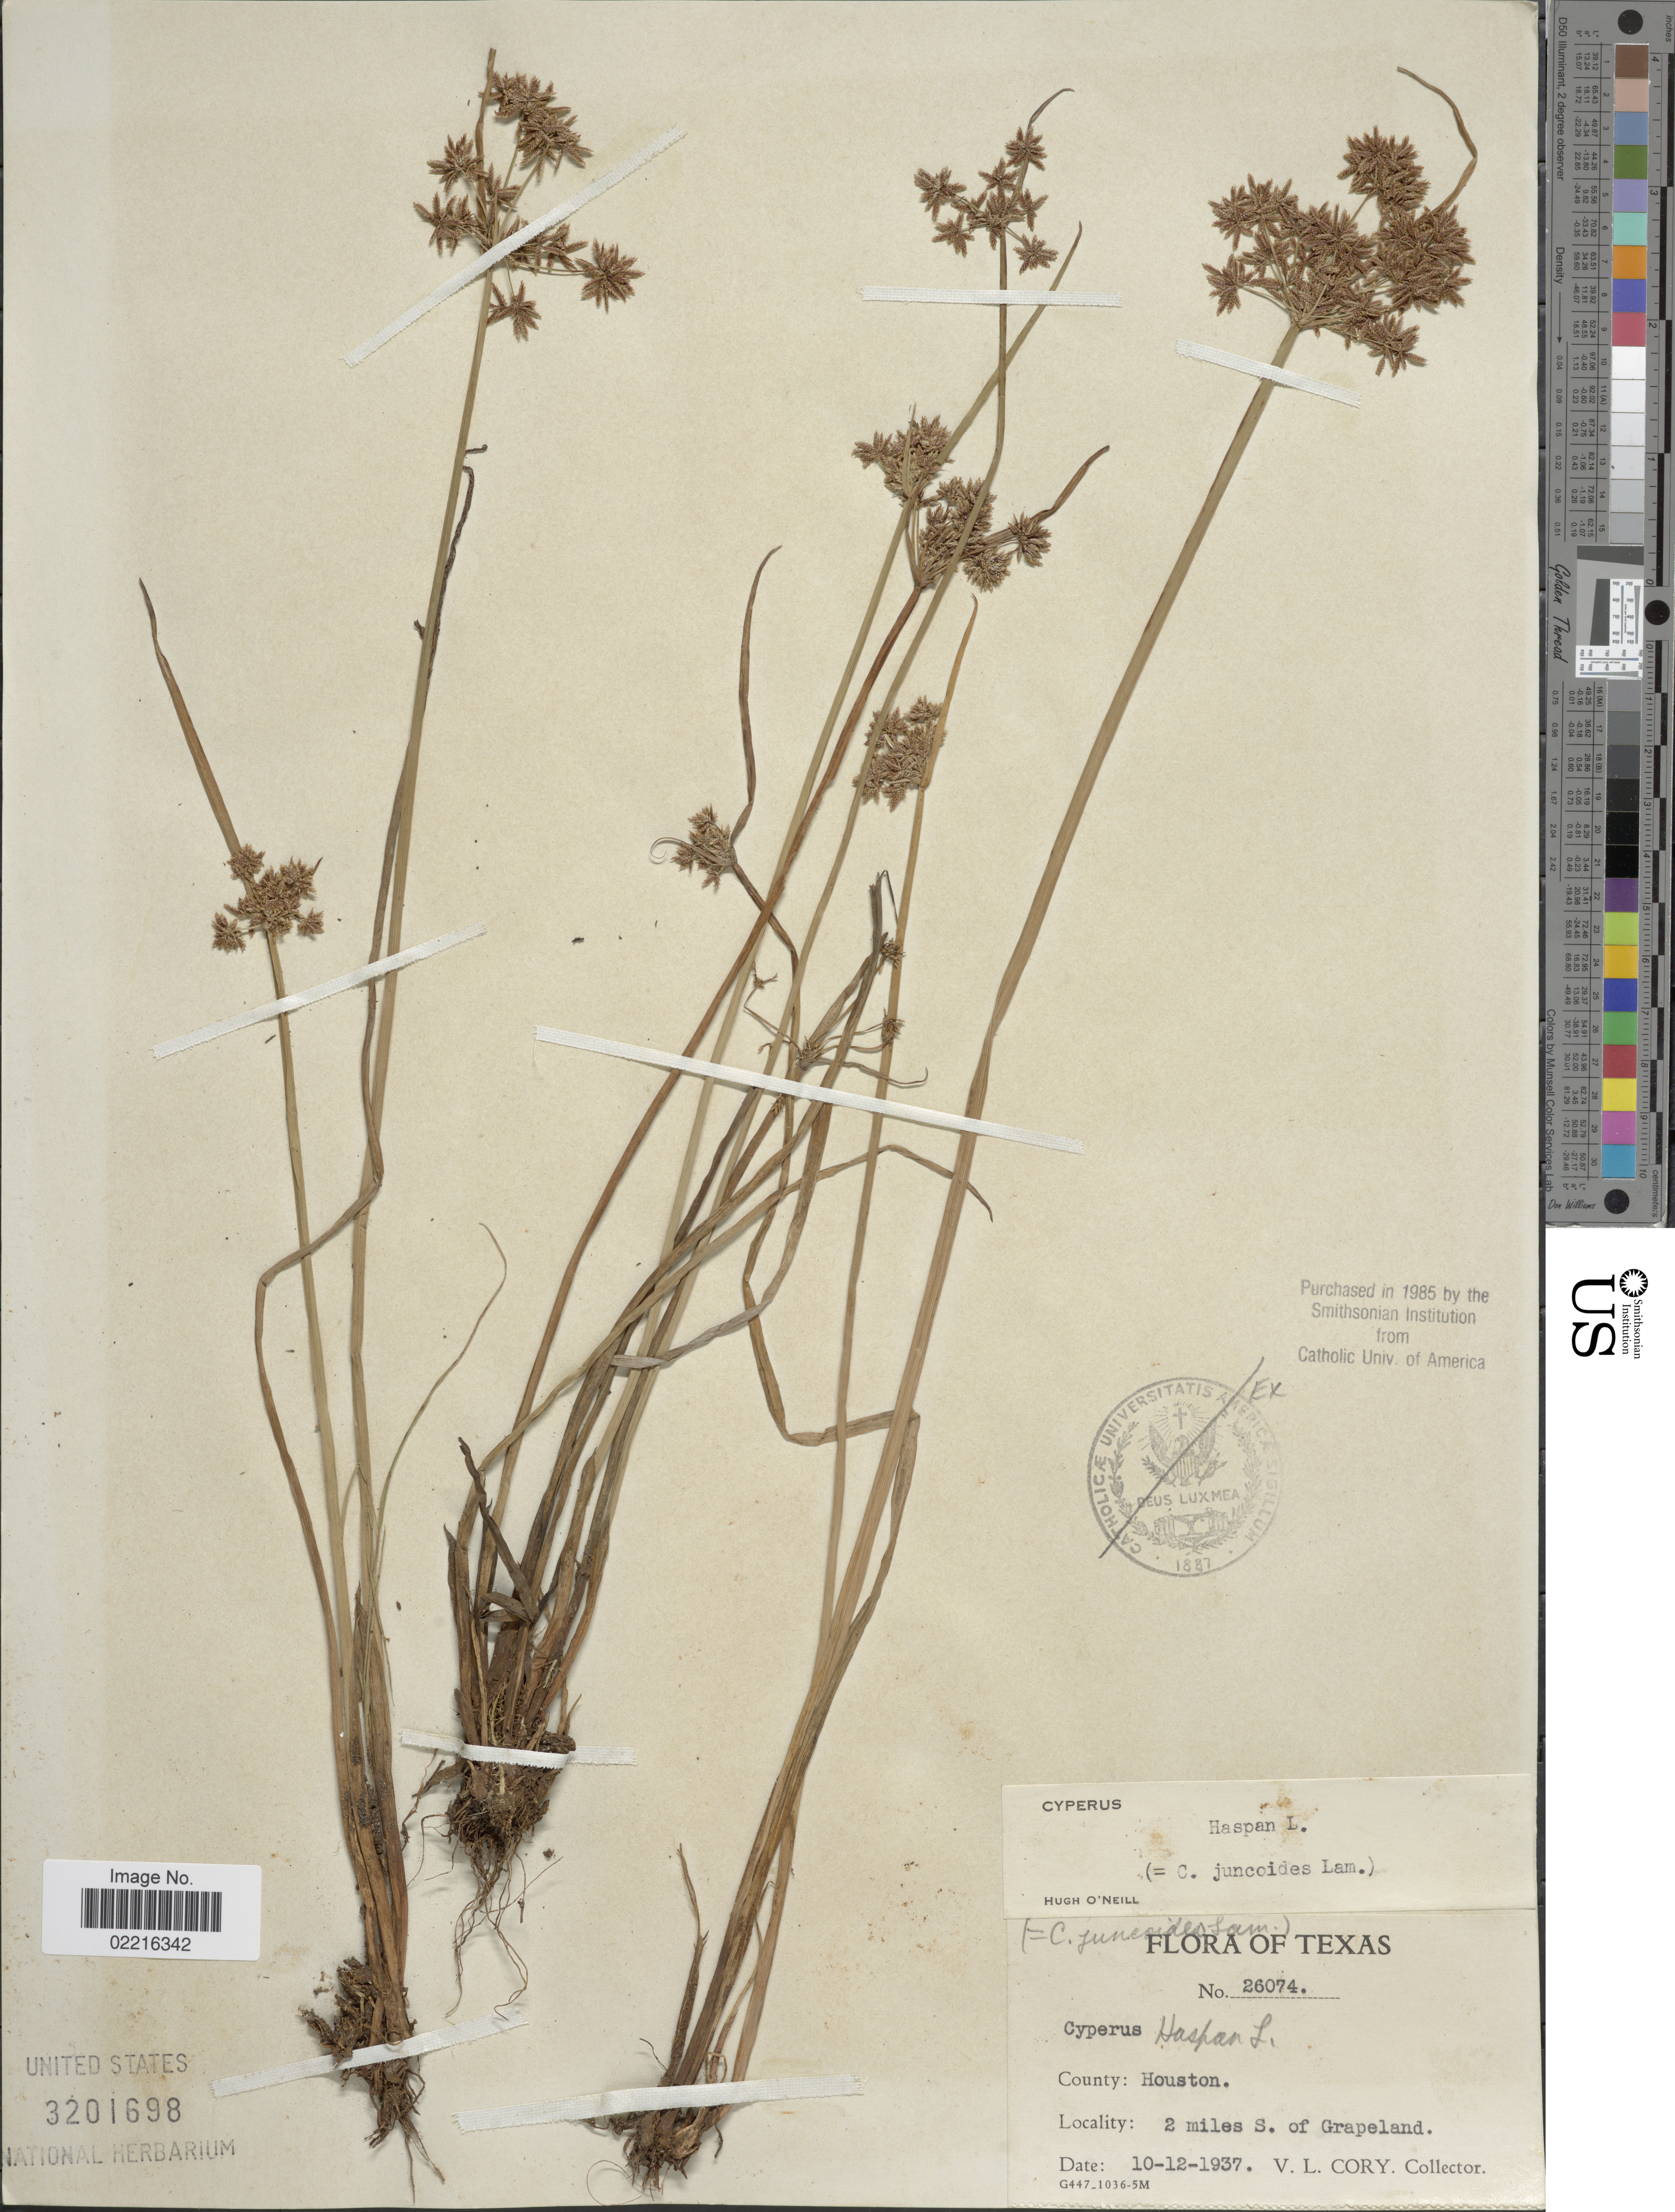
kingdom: Plantae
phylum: Tracheophyta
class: Liliopsida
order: Poales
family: Cyperaceae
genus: Cyperus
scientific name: Cyperus haspan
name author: L.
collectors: V. Cory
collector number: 26074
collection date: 1937-10-12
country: United States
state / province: Texas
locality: County Houston, 2 miles S of Grapeland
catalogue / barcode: US 3201698